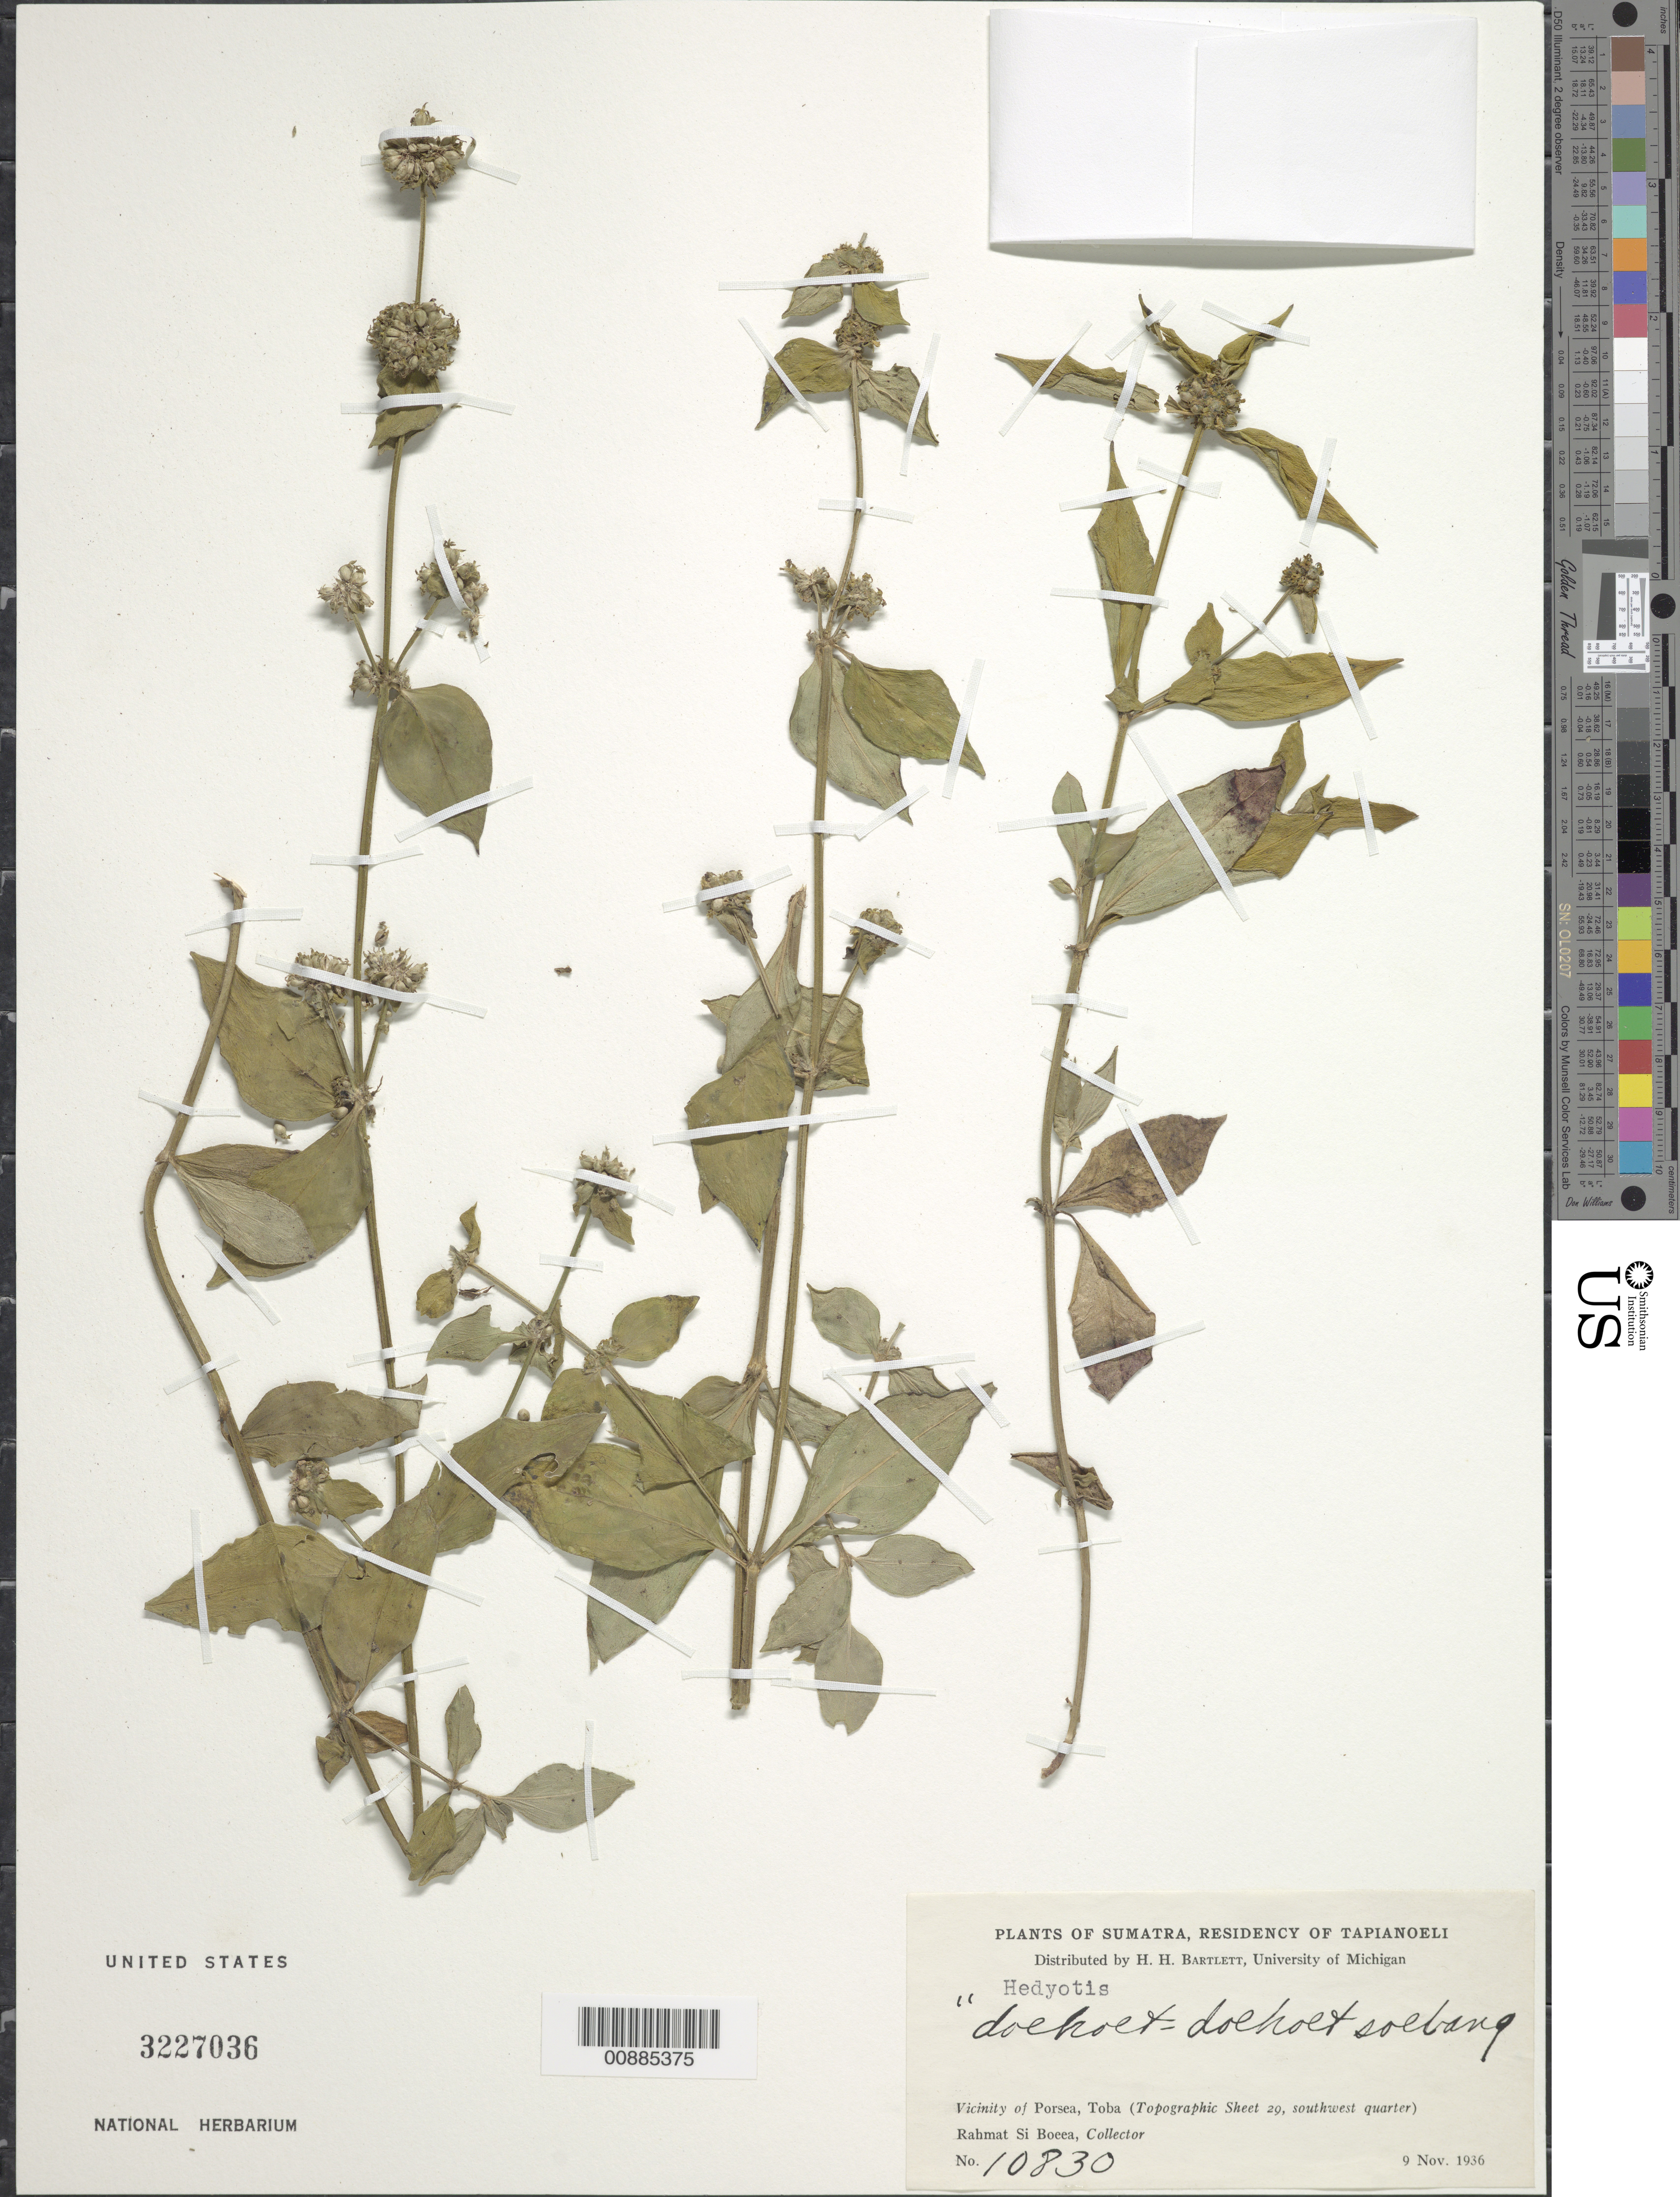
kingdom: Plantae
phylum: Tracheophyta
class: Magnoliopsida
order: Gentianales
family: Rubiaceae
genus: Hedyotis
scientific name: Hedyotis sp.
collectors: Rahmat Si Boeea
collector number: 10830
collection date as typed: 09 Nov 1936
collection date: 1936-11-09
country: Indonesia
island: Sumatra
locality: residency of Tapianoeli, vicinity of Porsea, Toba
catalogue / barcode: US 3227036